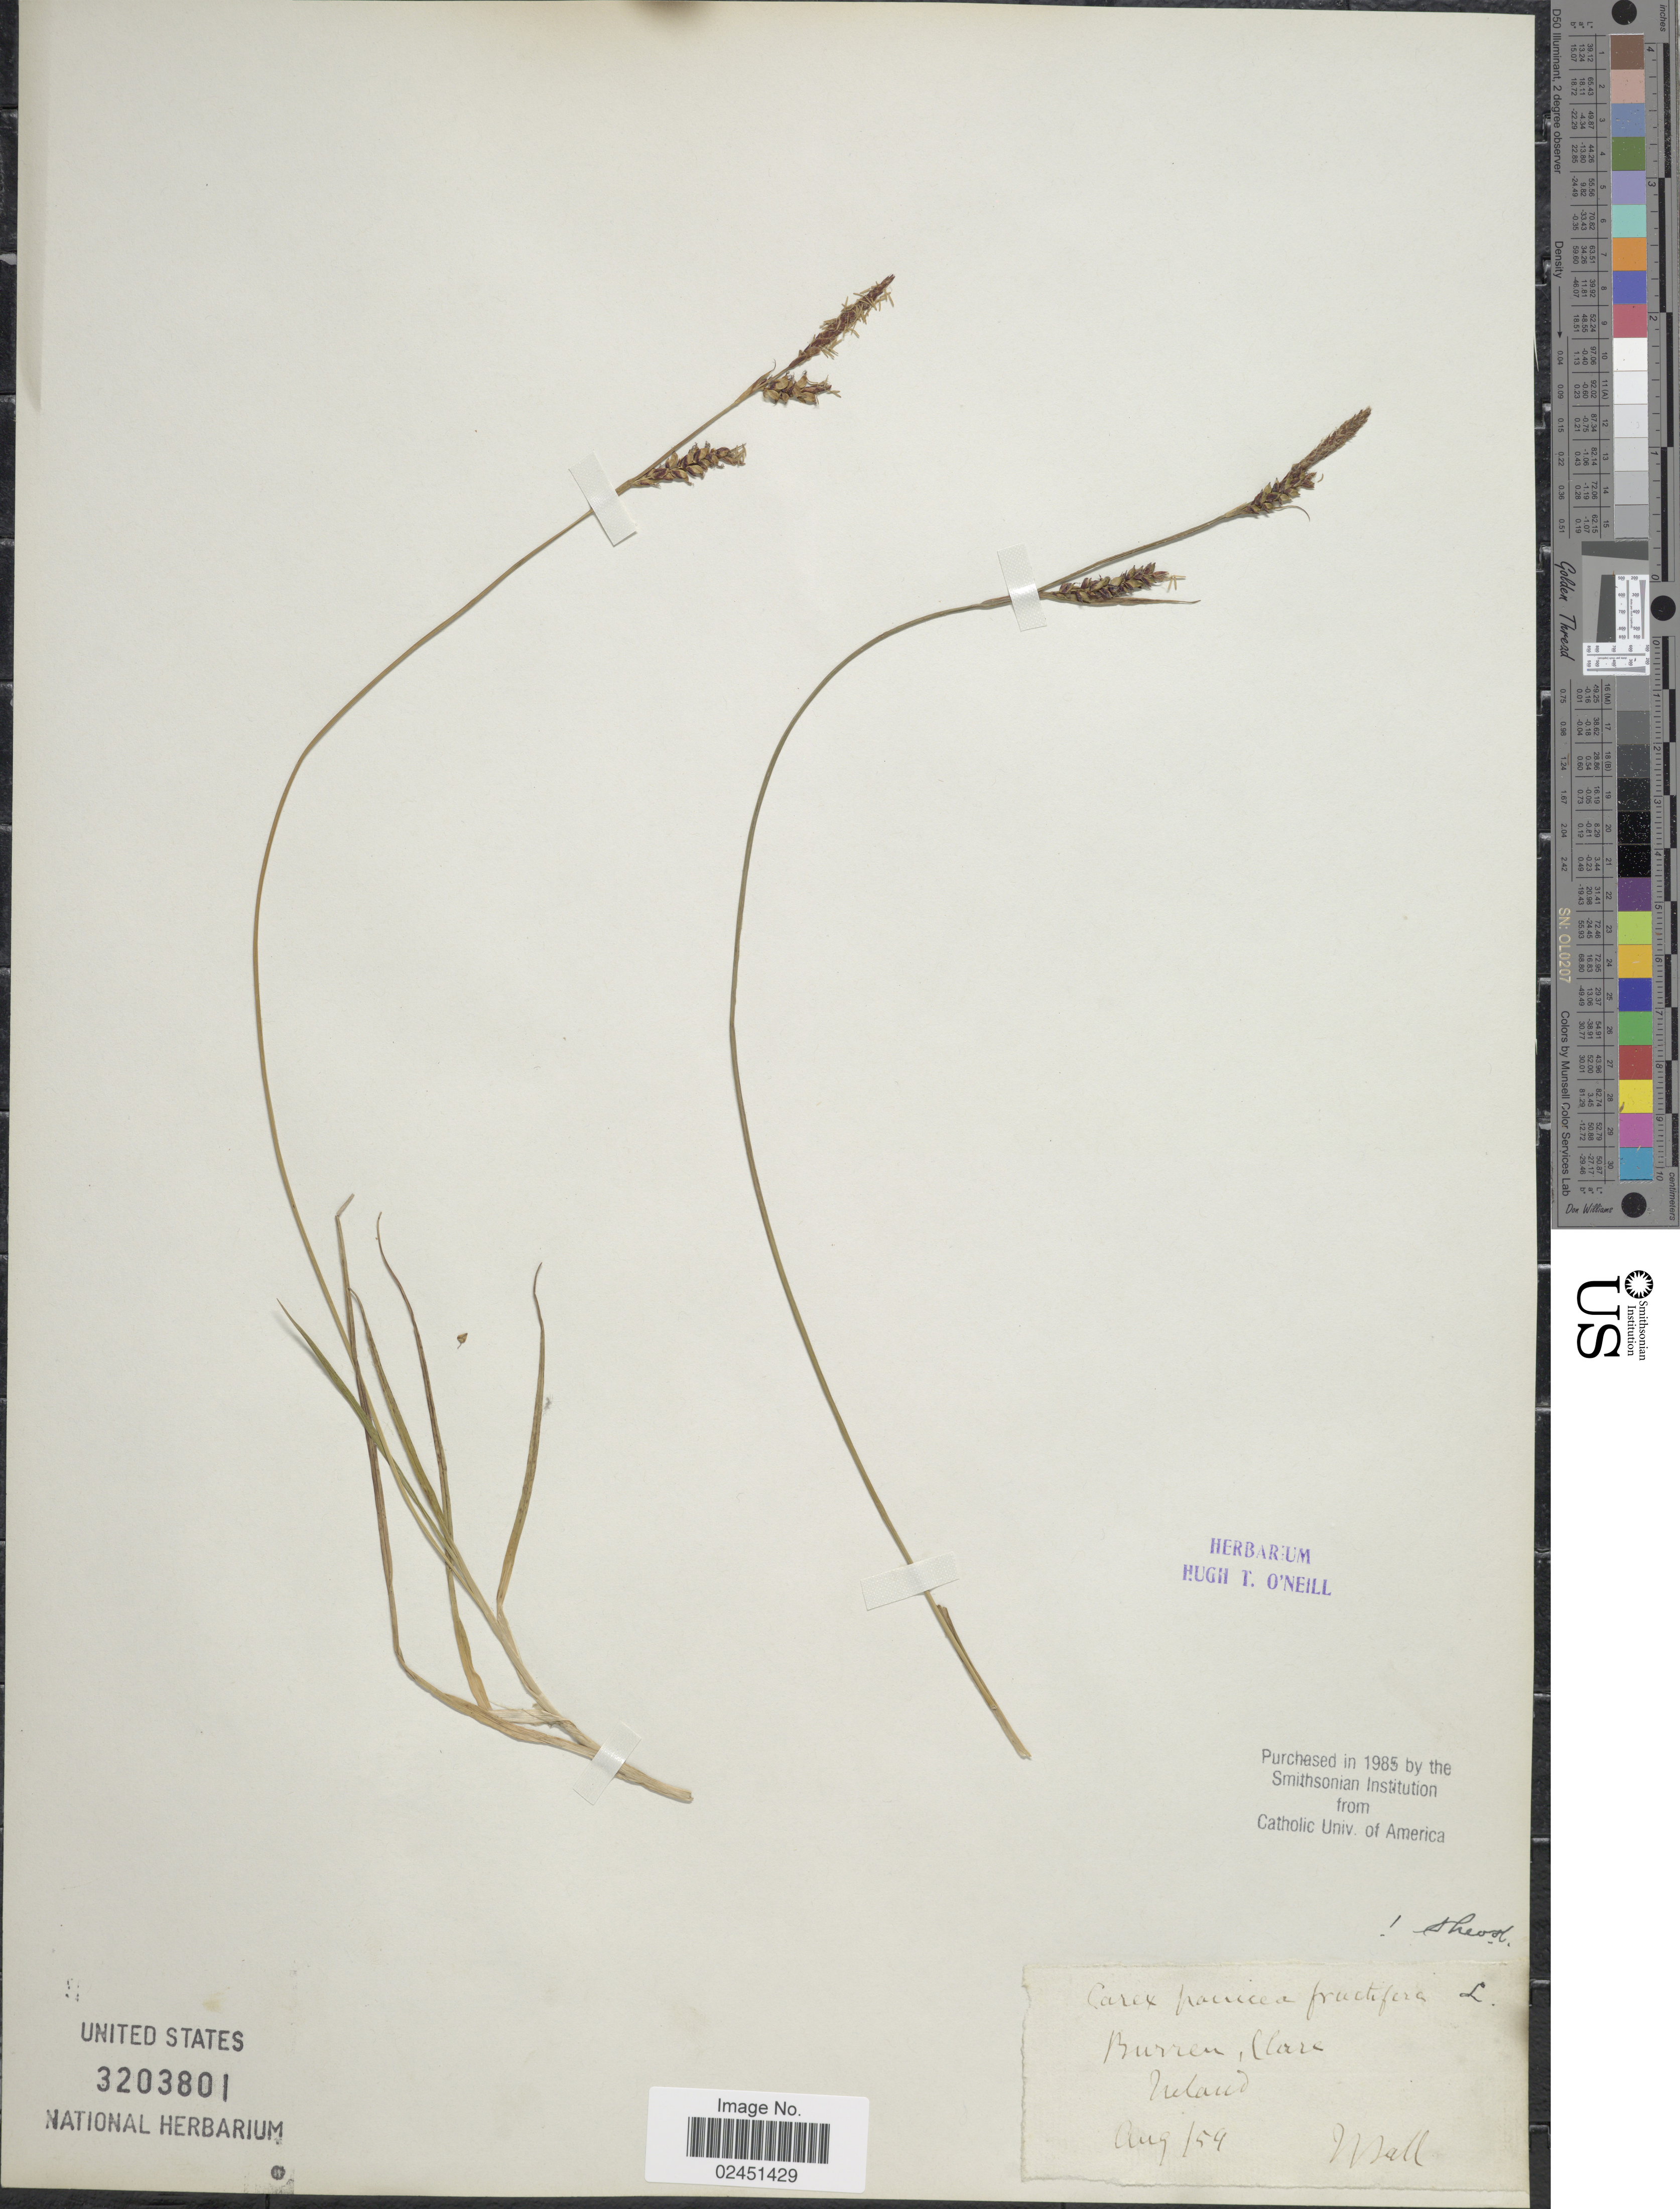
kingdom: Plantae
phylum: Tracheophyta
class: Liliopsida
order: Poales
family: Cyperaceae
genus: Carex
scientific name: Carex panicea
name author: L.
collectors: Mall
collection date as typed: Transcribed d/m/y: /8/59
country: Iceland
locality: Burren, Clare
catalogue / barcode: US 3203801